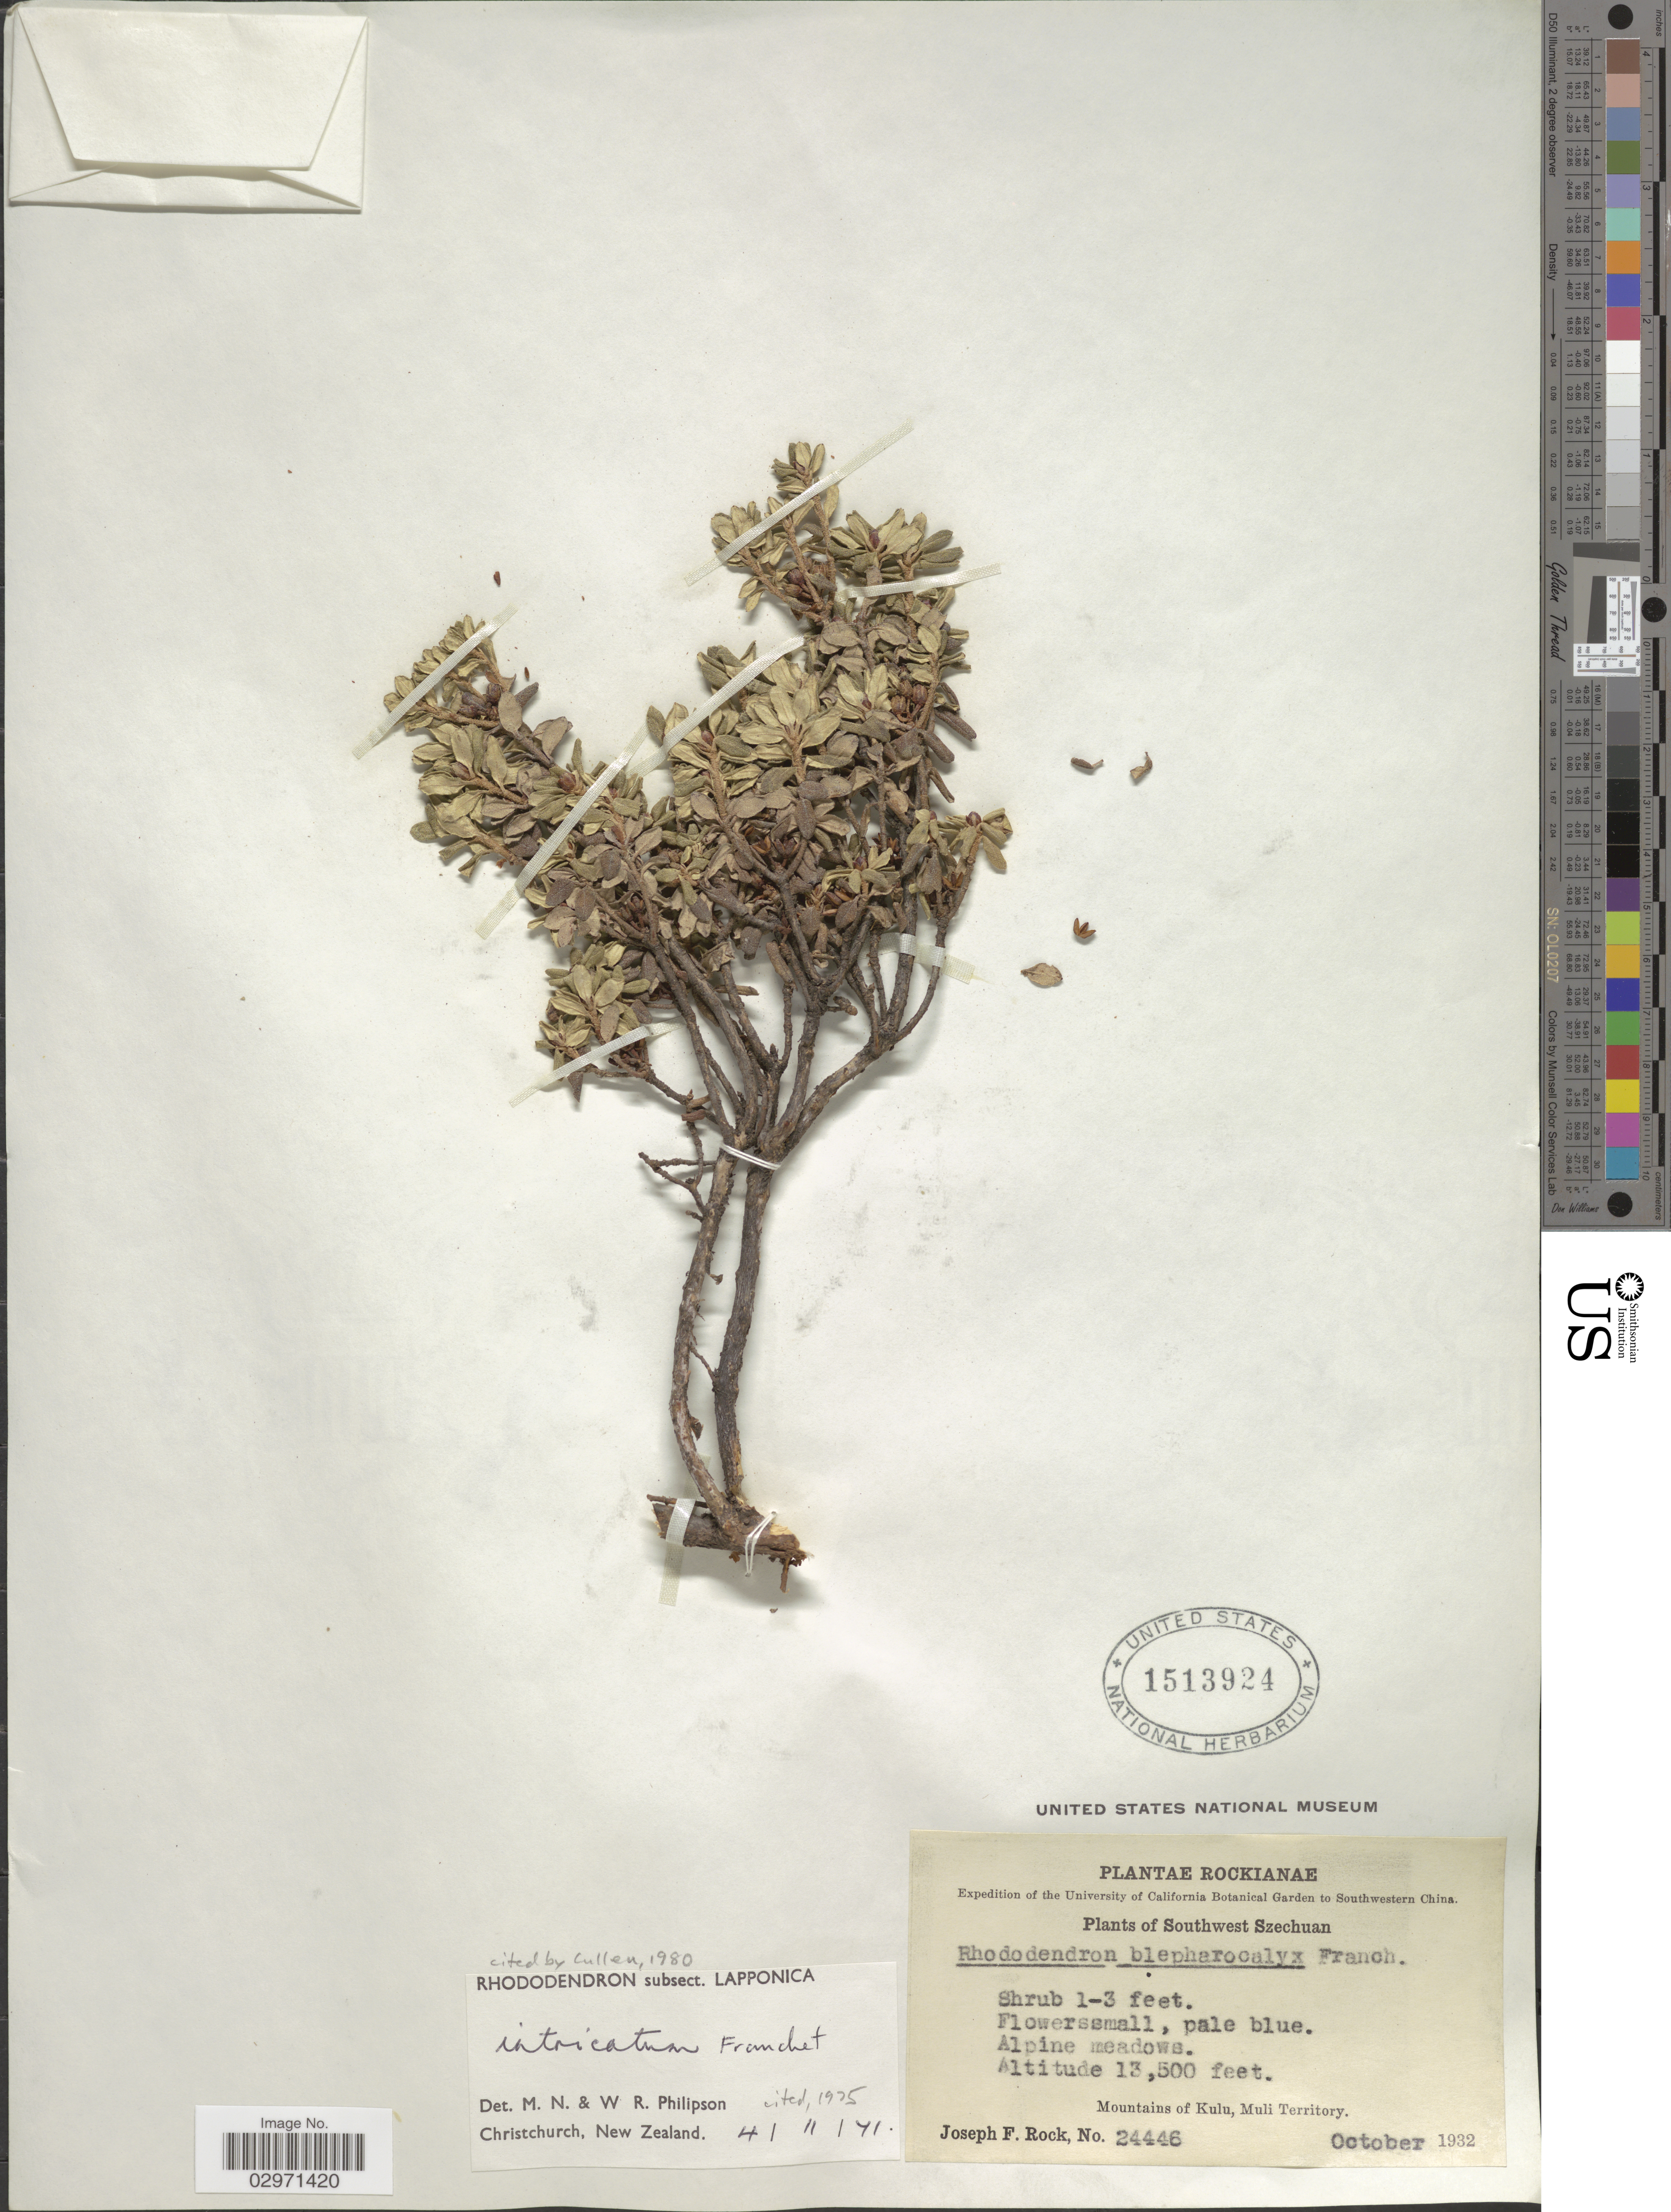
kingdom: Plantae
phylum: Tracheophyta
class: Magnoliopsida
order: Ericales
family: Ericaceae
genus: Rhododendron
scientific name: Rhododendron intricatum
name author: Franch.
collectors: J. F. Rock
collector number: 24446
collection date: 1932-10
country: China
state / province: Sichuan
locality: Southwestern China. Southwest Szechuan. Mountains of Kulu, Muli Territory.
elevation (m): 4115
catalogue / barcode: US 1513924